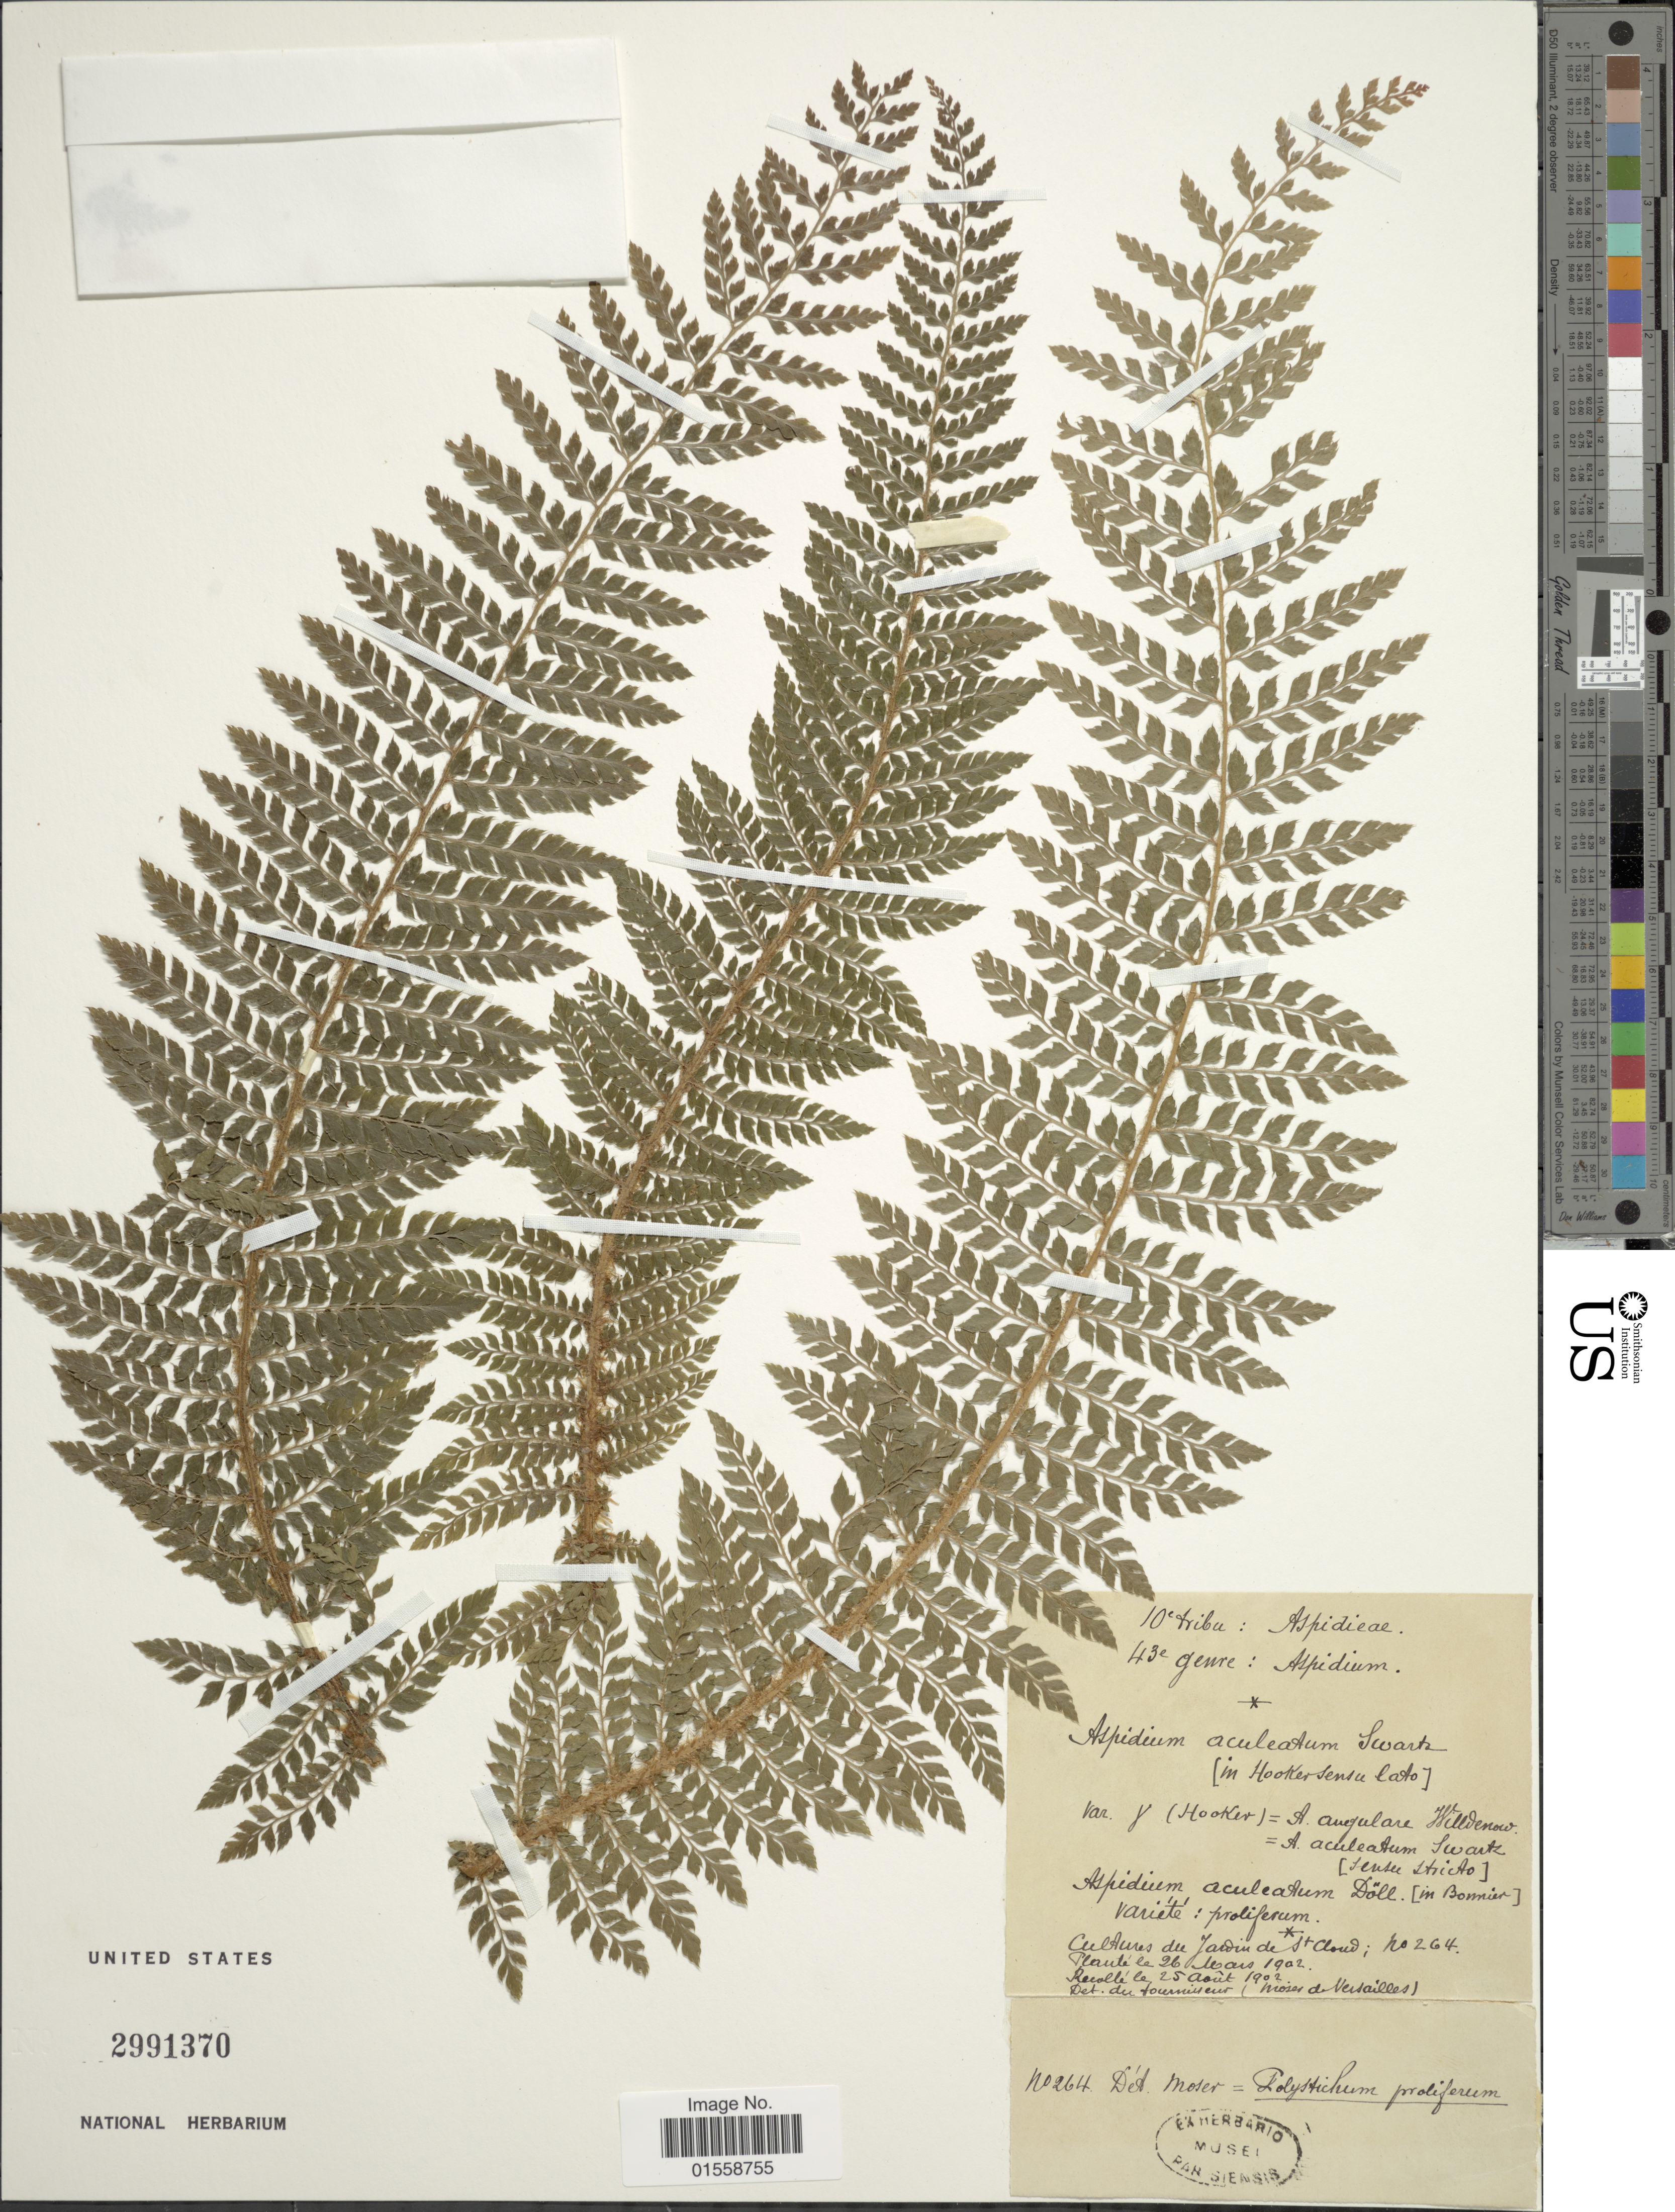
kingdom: Plantae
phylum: Tracheophyta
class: Polypodiopsida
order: Polypodiales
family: Dryopteridaceae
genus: Polystichum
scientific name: Polystichum setiferum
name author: (Forssk.) Moore ex Woynar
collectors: ex herb. Mus. Paraensis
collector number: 264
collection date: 1902-08-25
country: France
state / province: Île-de-France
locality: Du Jardin de St Cloud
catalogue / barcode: US 2991370